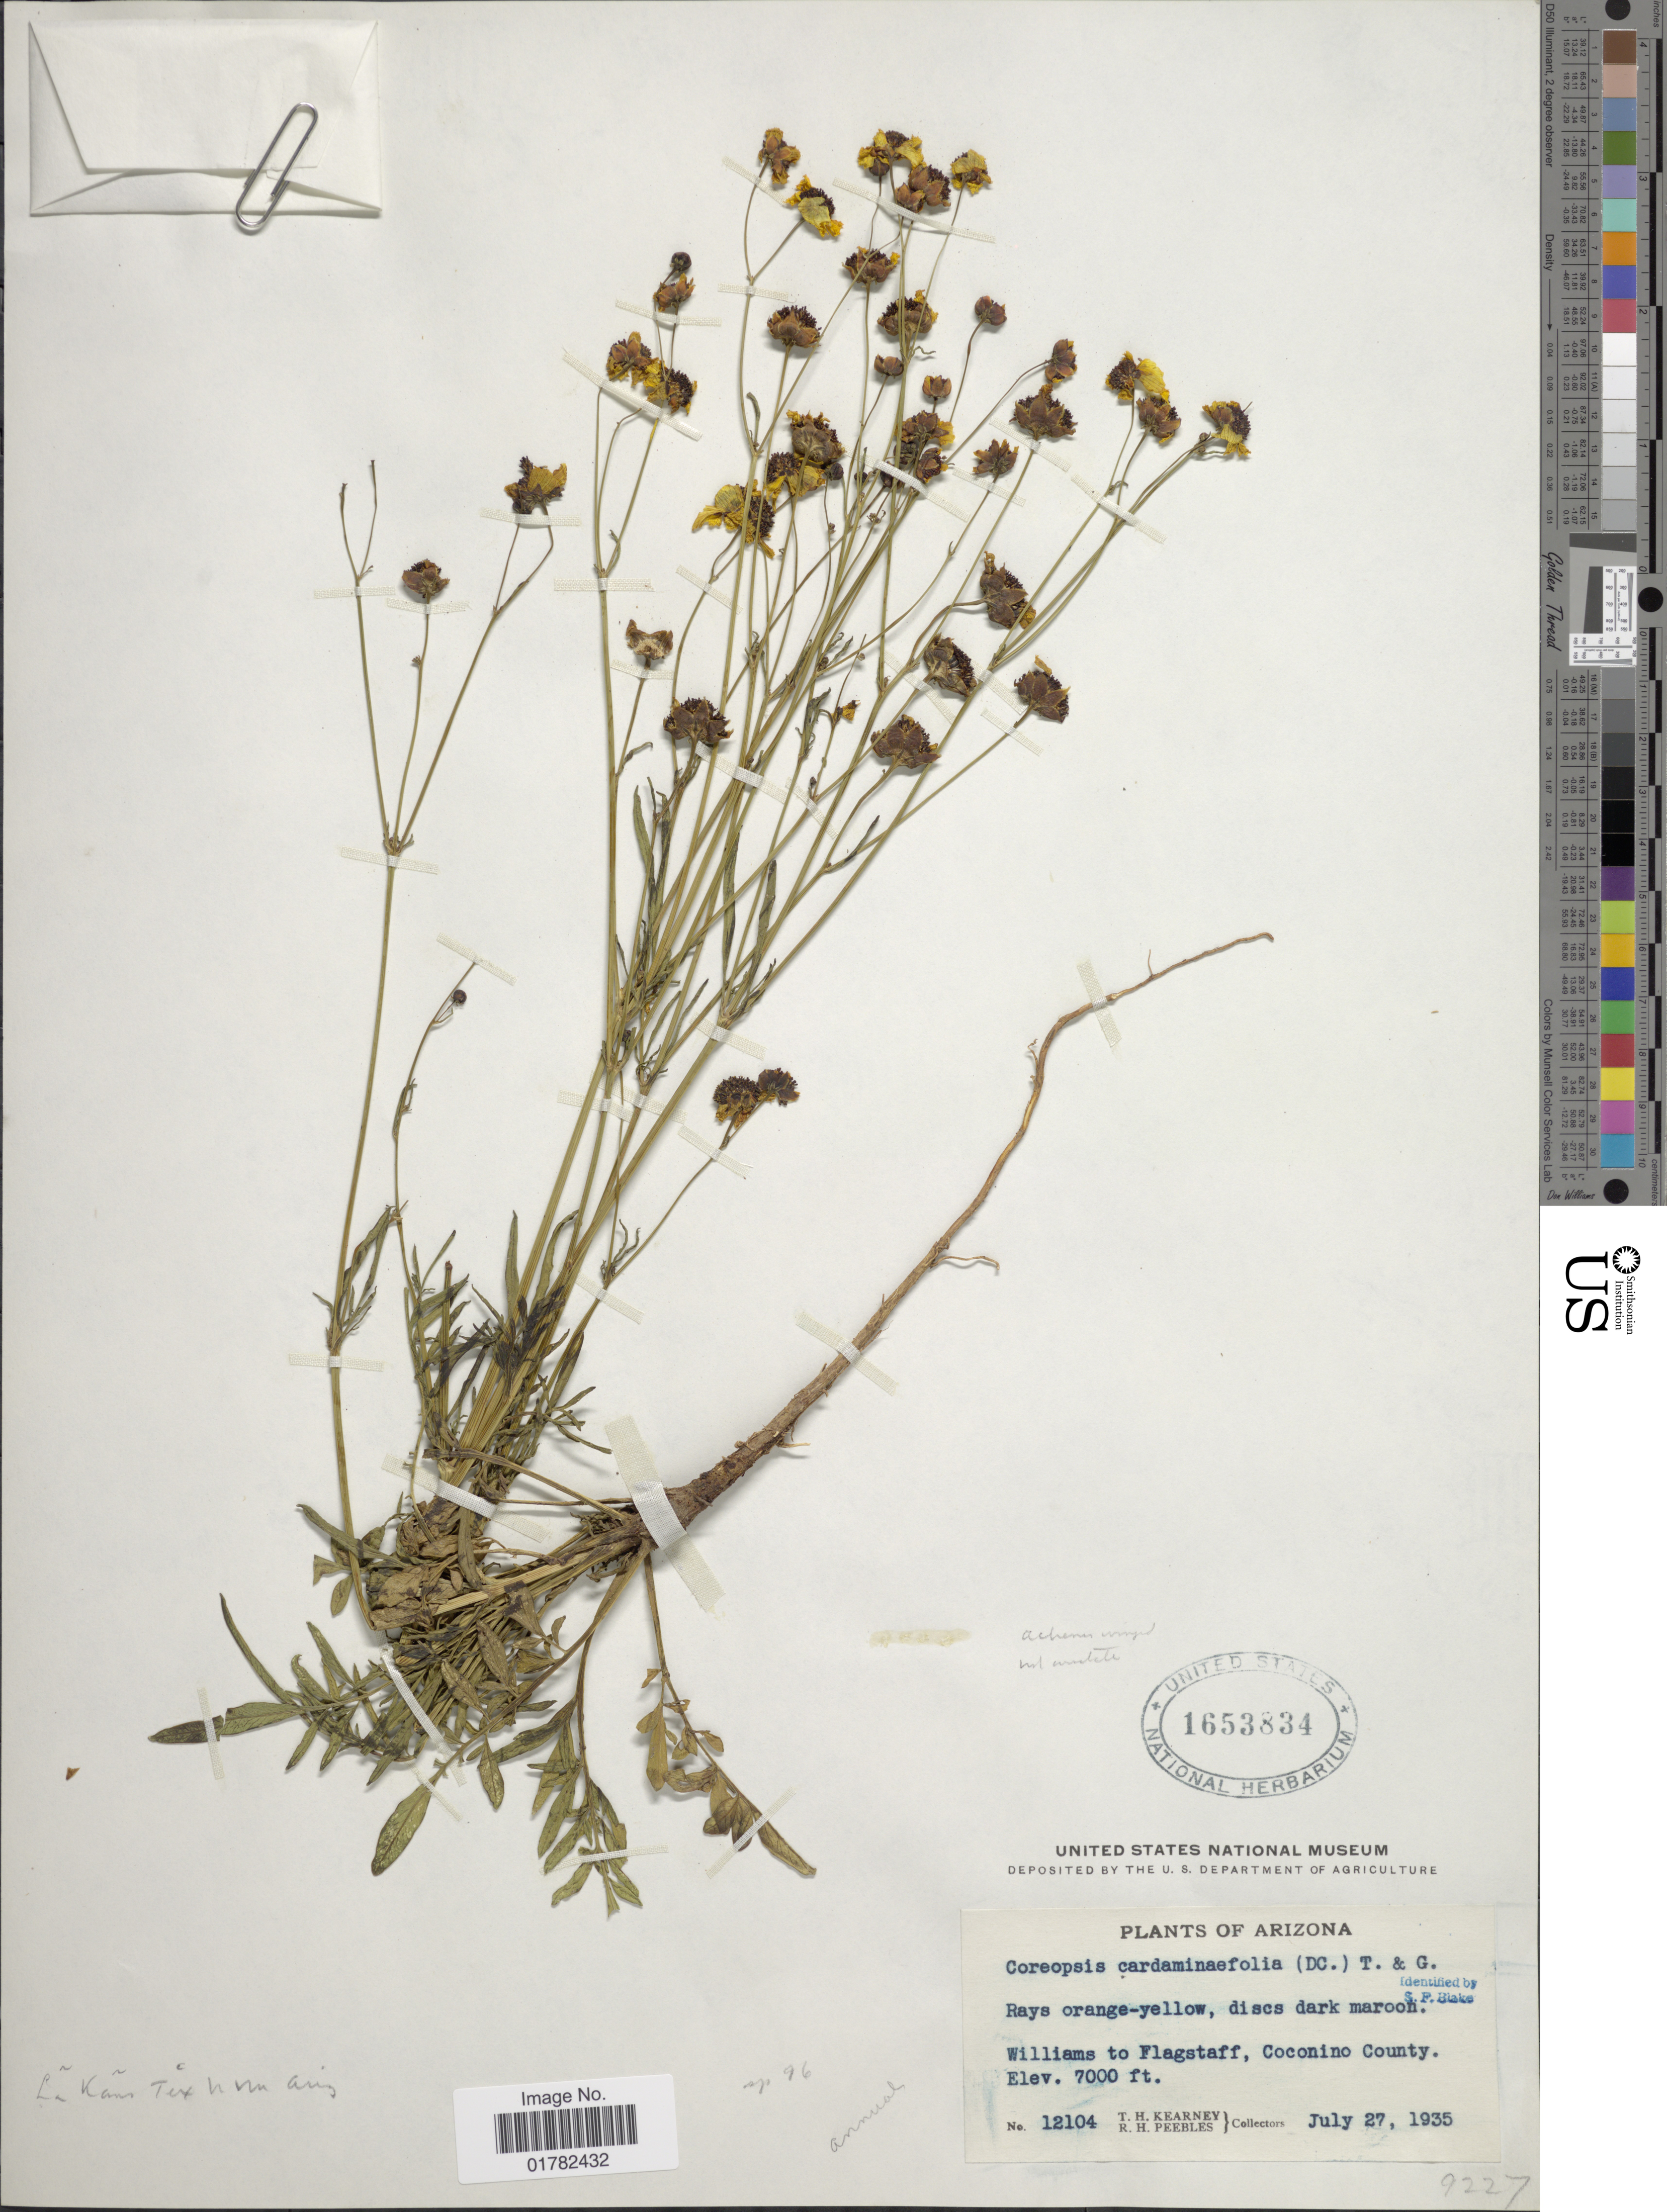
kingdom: Plantae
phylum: Tracheophyta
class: Magnoliopsida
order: Asterales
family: Asteraceae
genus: Coreopsis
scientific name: Coreopsis cardaminifolia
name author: (DC.) Torr. & A. Gray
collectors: T. H. Kearney & R. H. Peebles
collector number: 12104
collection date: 1935-07-27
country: United States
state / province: Arizona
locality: Williams to Flagstaff, Coconino County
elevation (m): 2134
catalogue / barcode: US 10653834